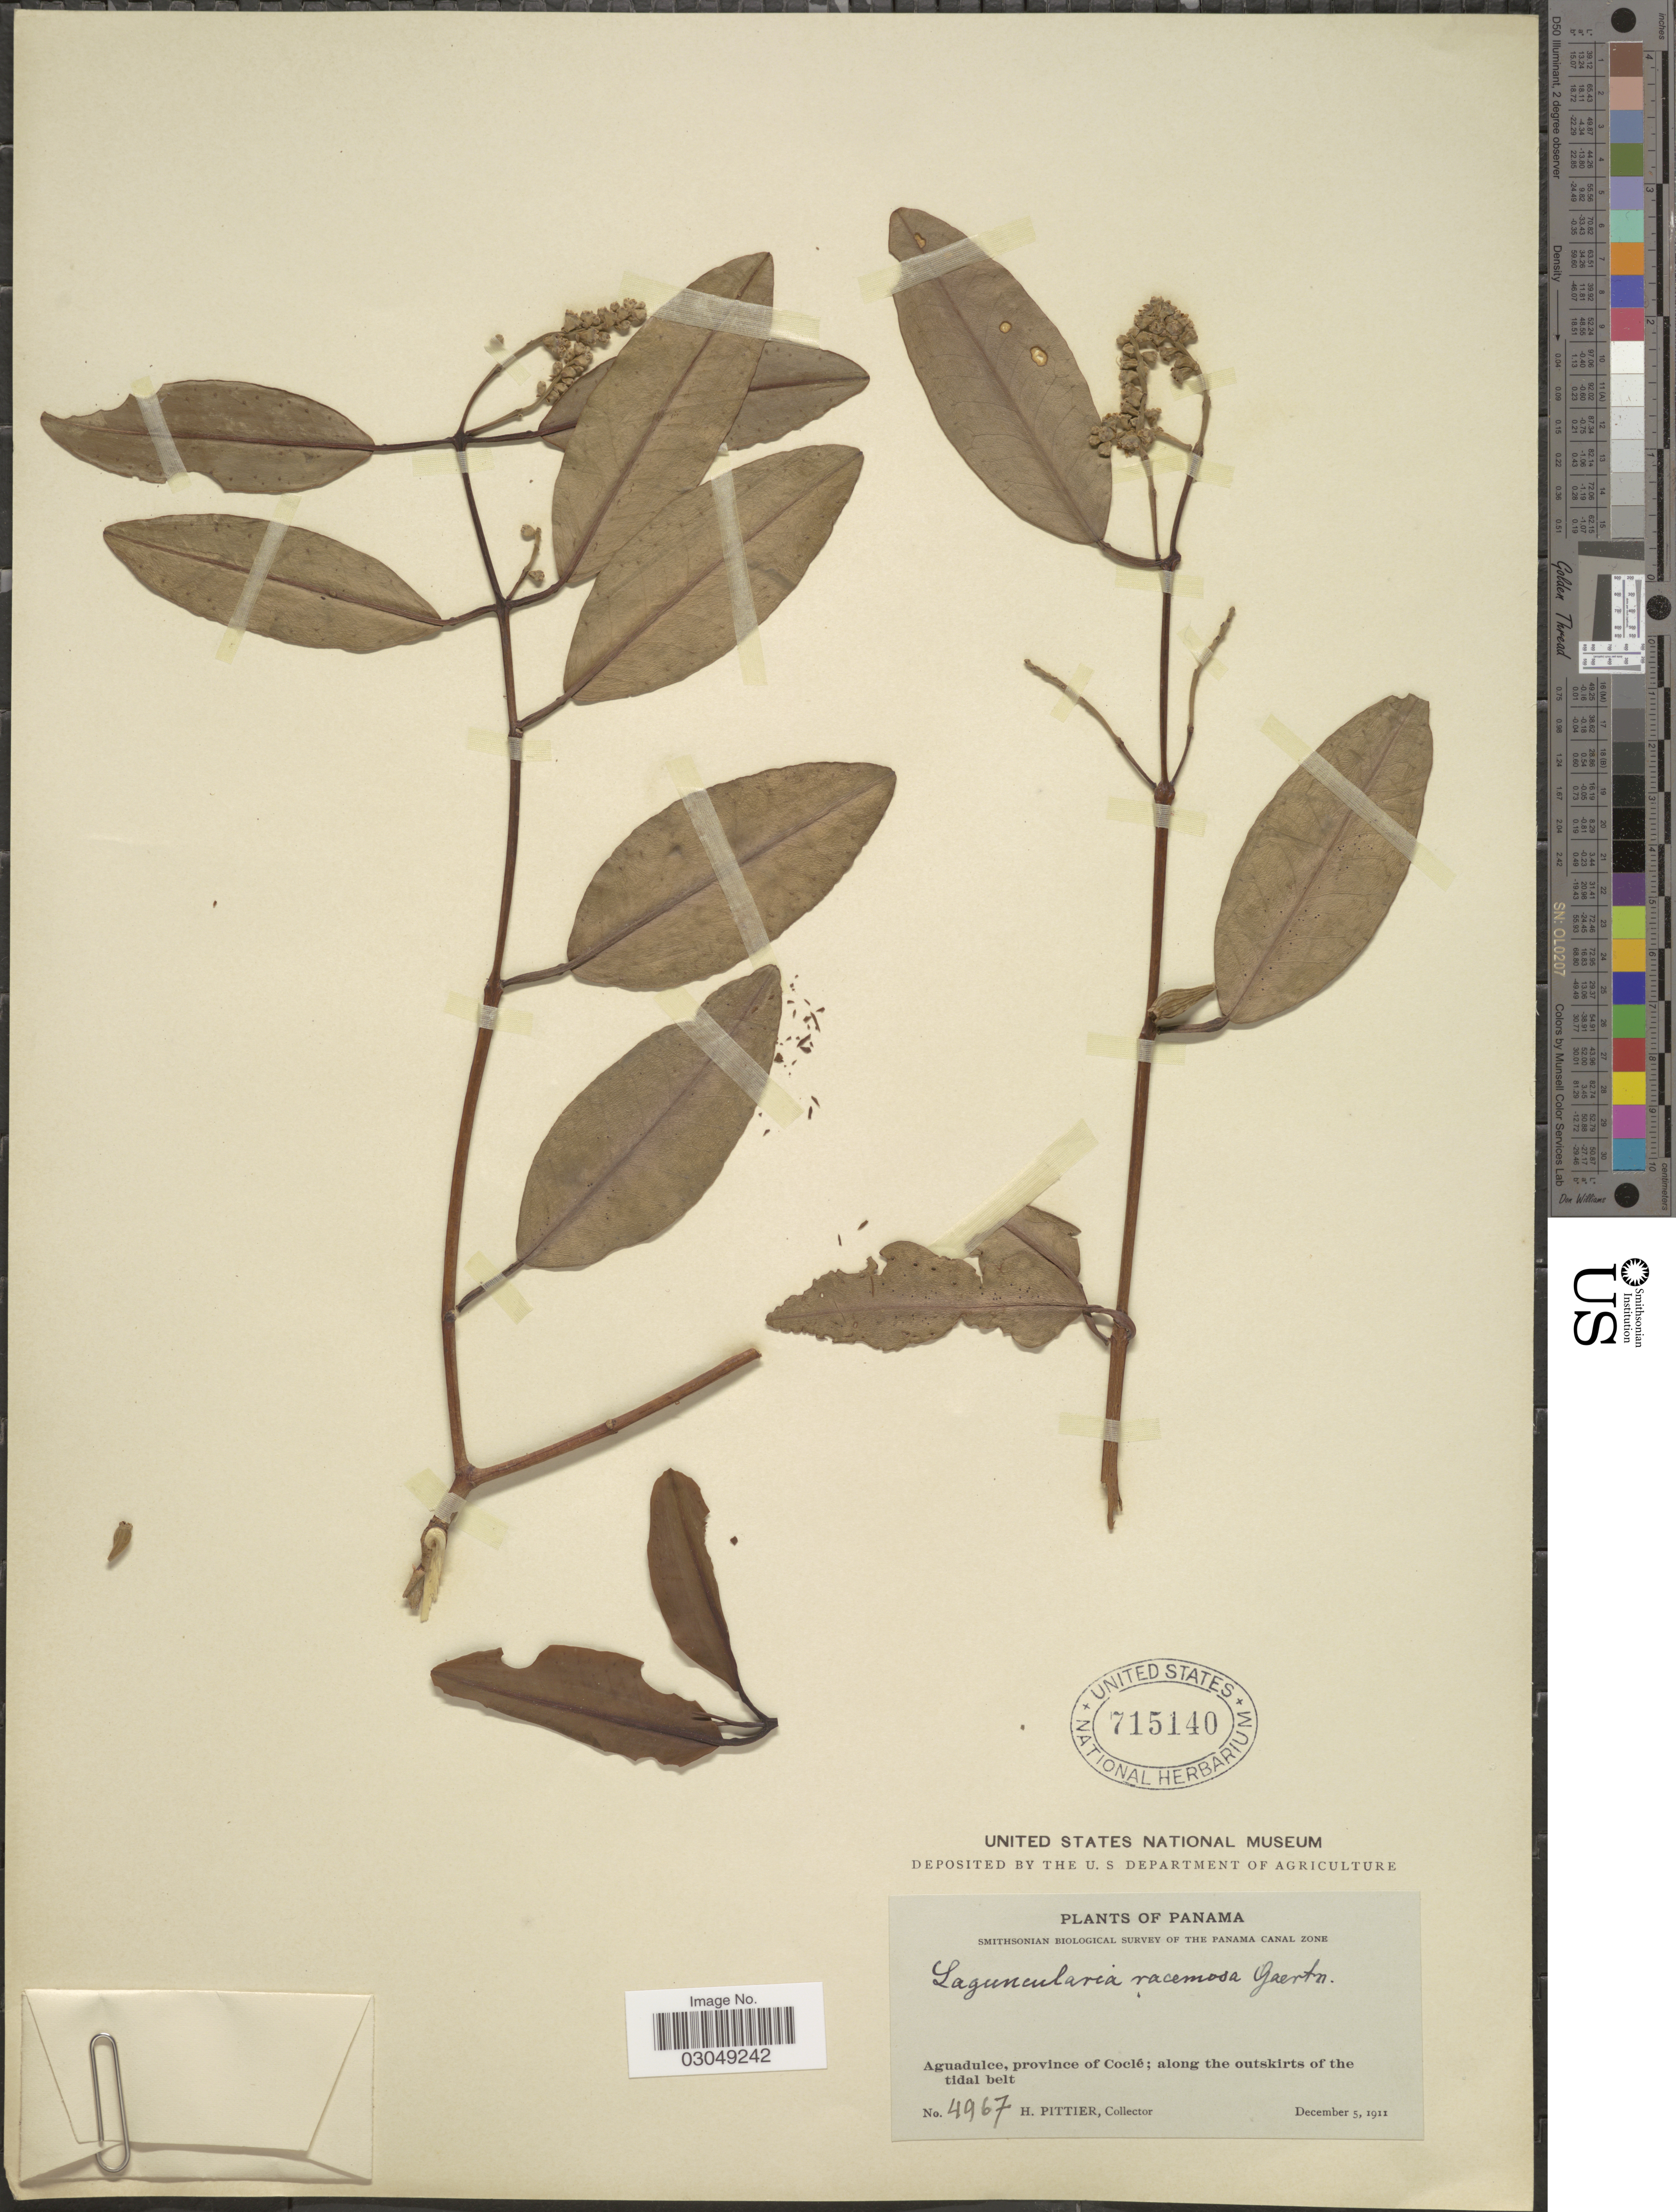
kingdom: Plantae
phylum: Tracheophyta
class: Magnoliopsida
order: Myrtales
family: Combretaceae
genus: Laguncularia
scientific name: Laguncularia racemosa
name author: (L.) C.F. Gaertn.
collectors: H. F. Pittier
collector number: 4967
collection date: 1911-12-05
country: Panama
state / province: Coclé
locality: Aguadulce; along the outskirts of the tidal belt.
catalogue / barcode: US 715140